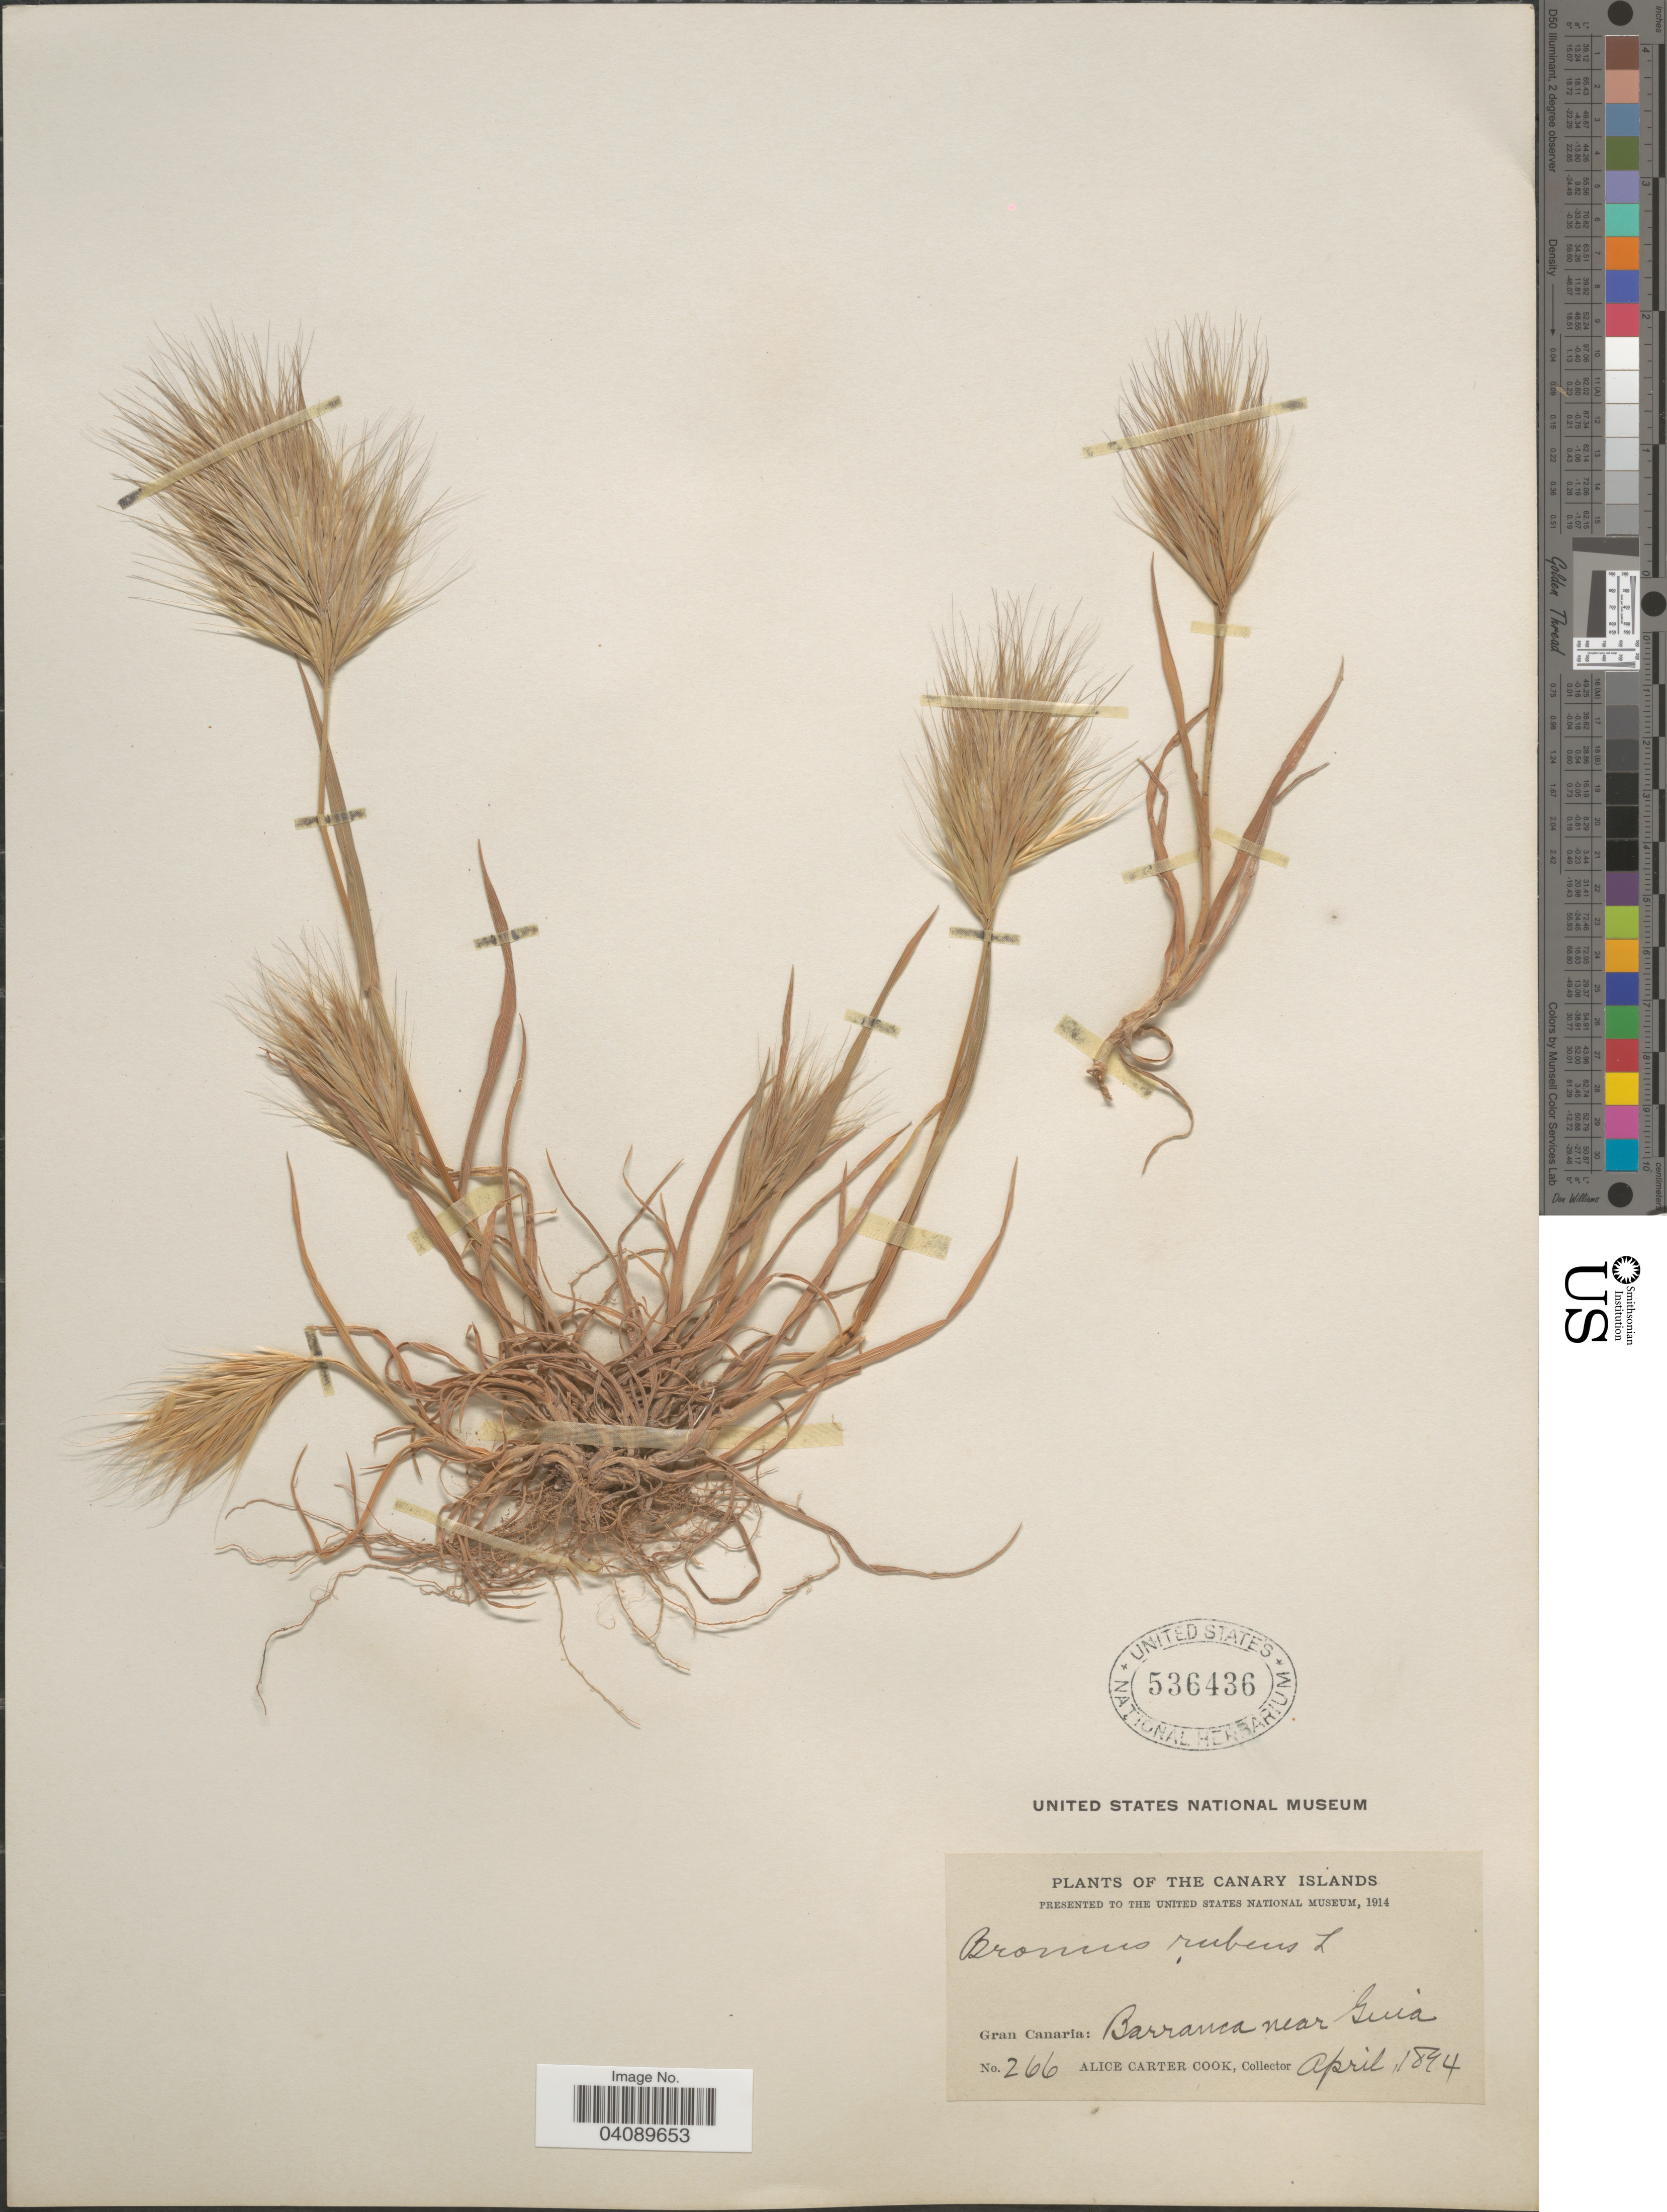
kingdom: Plantae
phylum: Tracheophyta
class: Liliopsida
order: Poales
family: Poaceae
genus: Bromus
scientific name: Bromus rubens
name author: L.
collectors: Alice C. Cook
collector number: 266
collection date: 1894-04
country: Spain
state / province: Canarias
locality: The Canary Islands. Gran Canaria: Barranca near Guia.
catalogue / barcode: US 536436